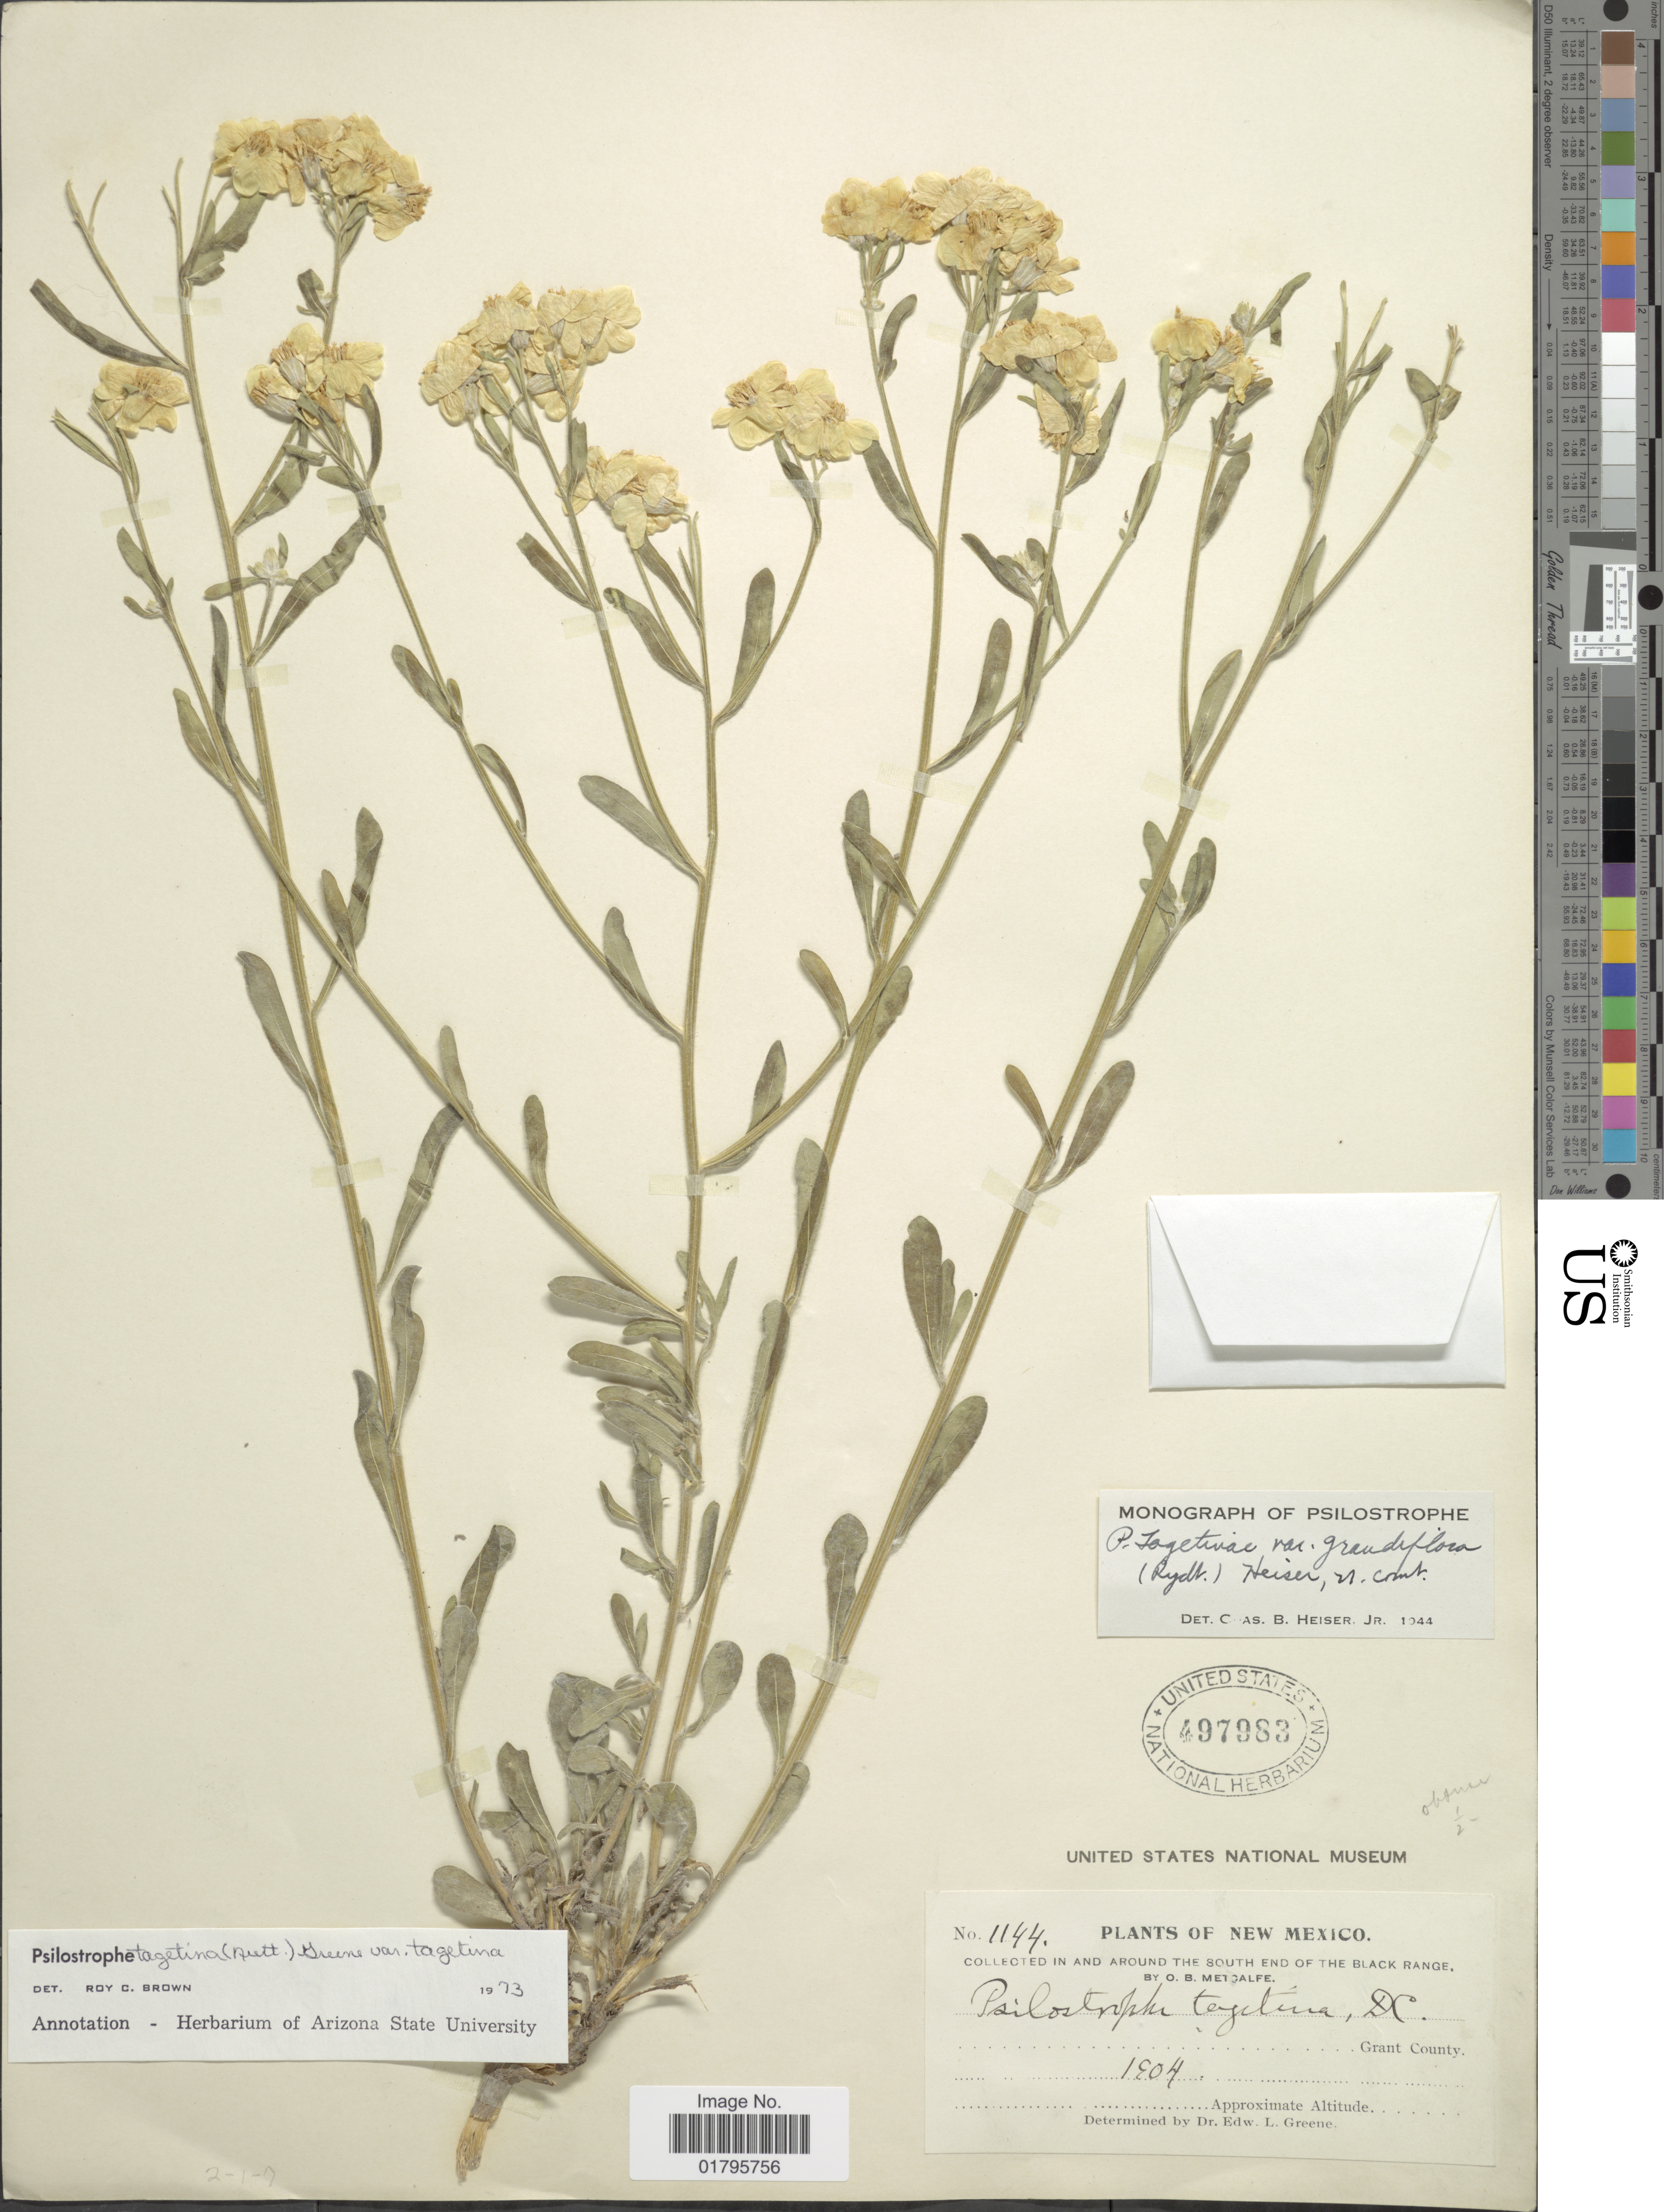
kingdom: Plantae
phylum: Tracheophyta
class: Magnoliopsida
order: Asterales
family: Asteraceae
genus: Psilostrophe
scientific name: Psilostrophe tagetina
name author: (Nutt.) Greene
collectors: O. B. Metcalfe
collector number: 1144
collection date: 1904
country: United States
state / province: New Mexico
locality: In and around the south end of the Black range. Grant County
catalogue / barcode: US 497983